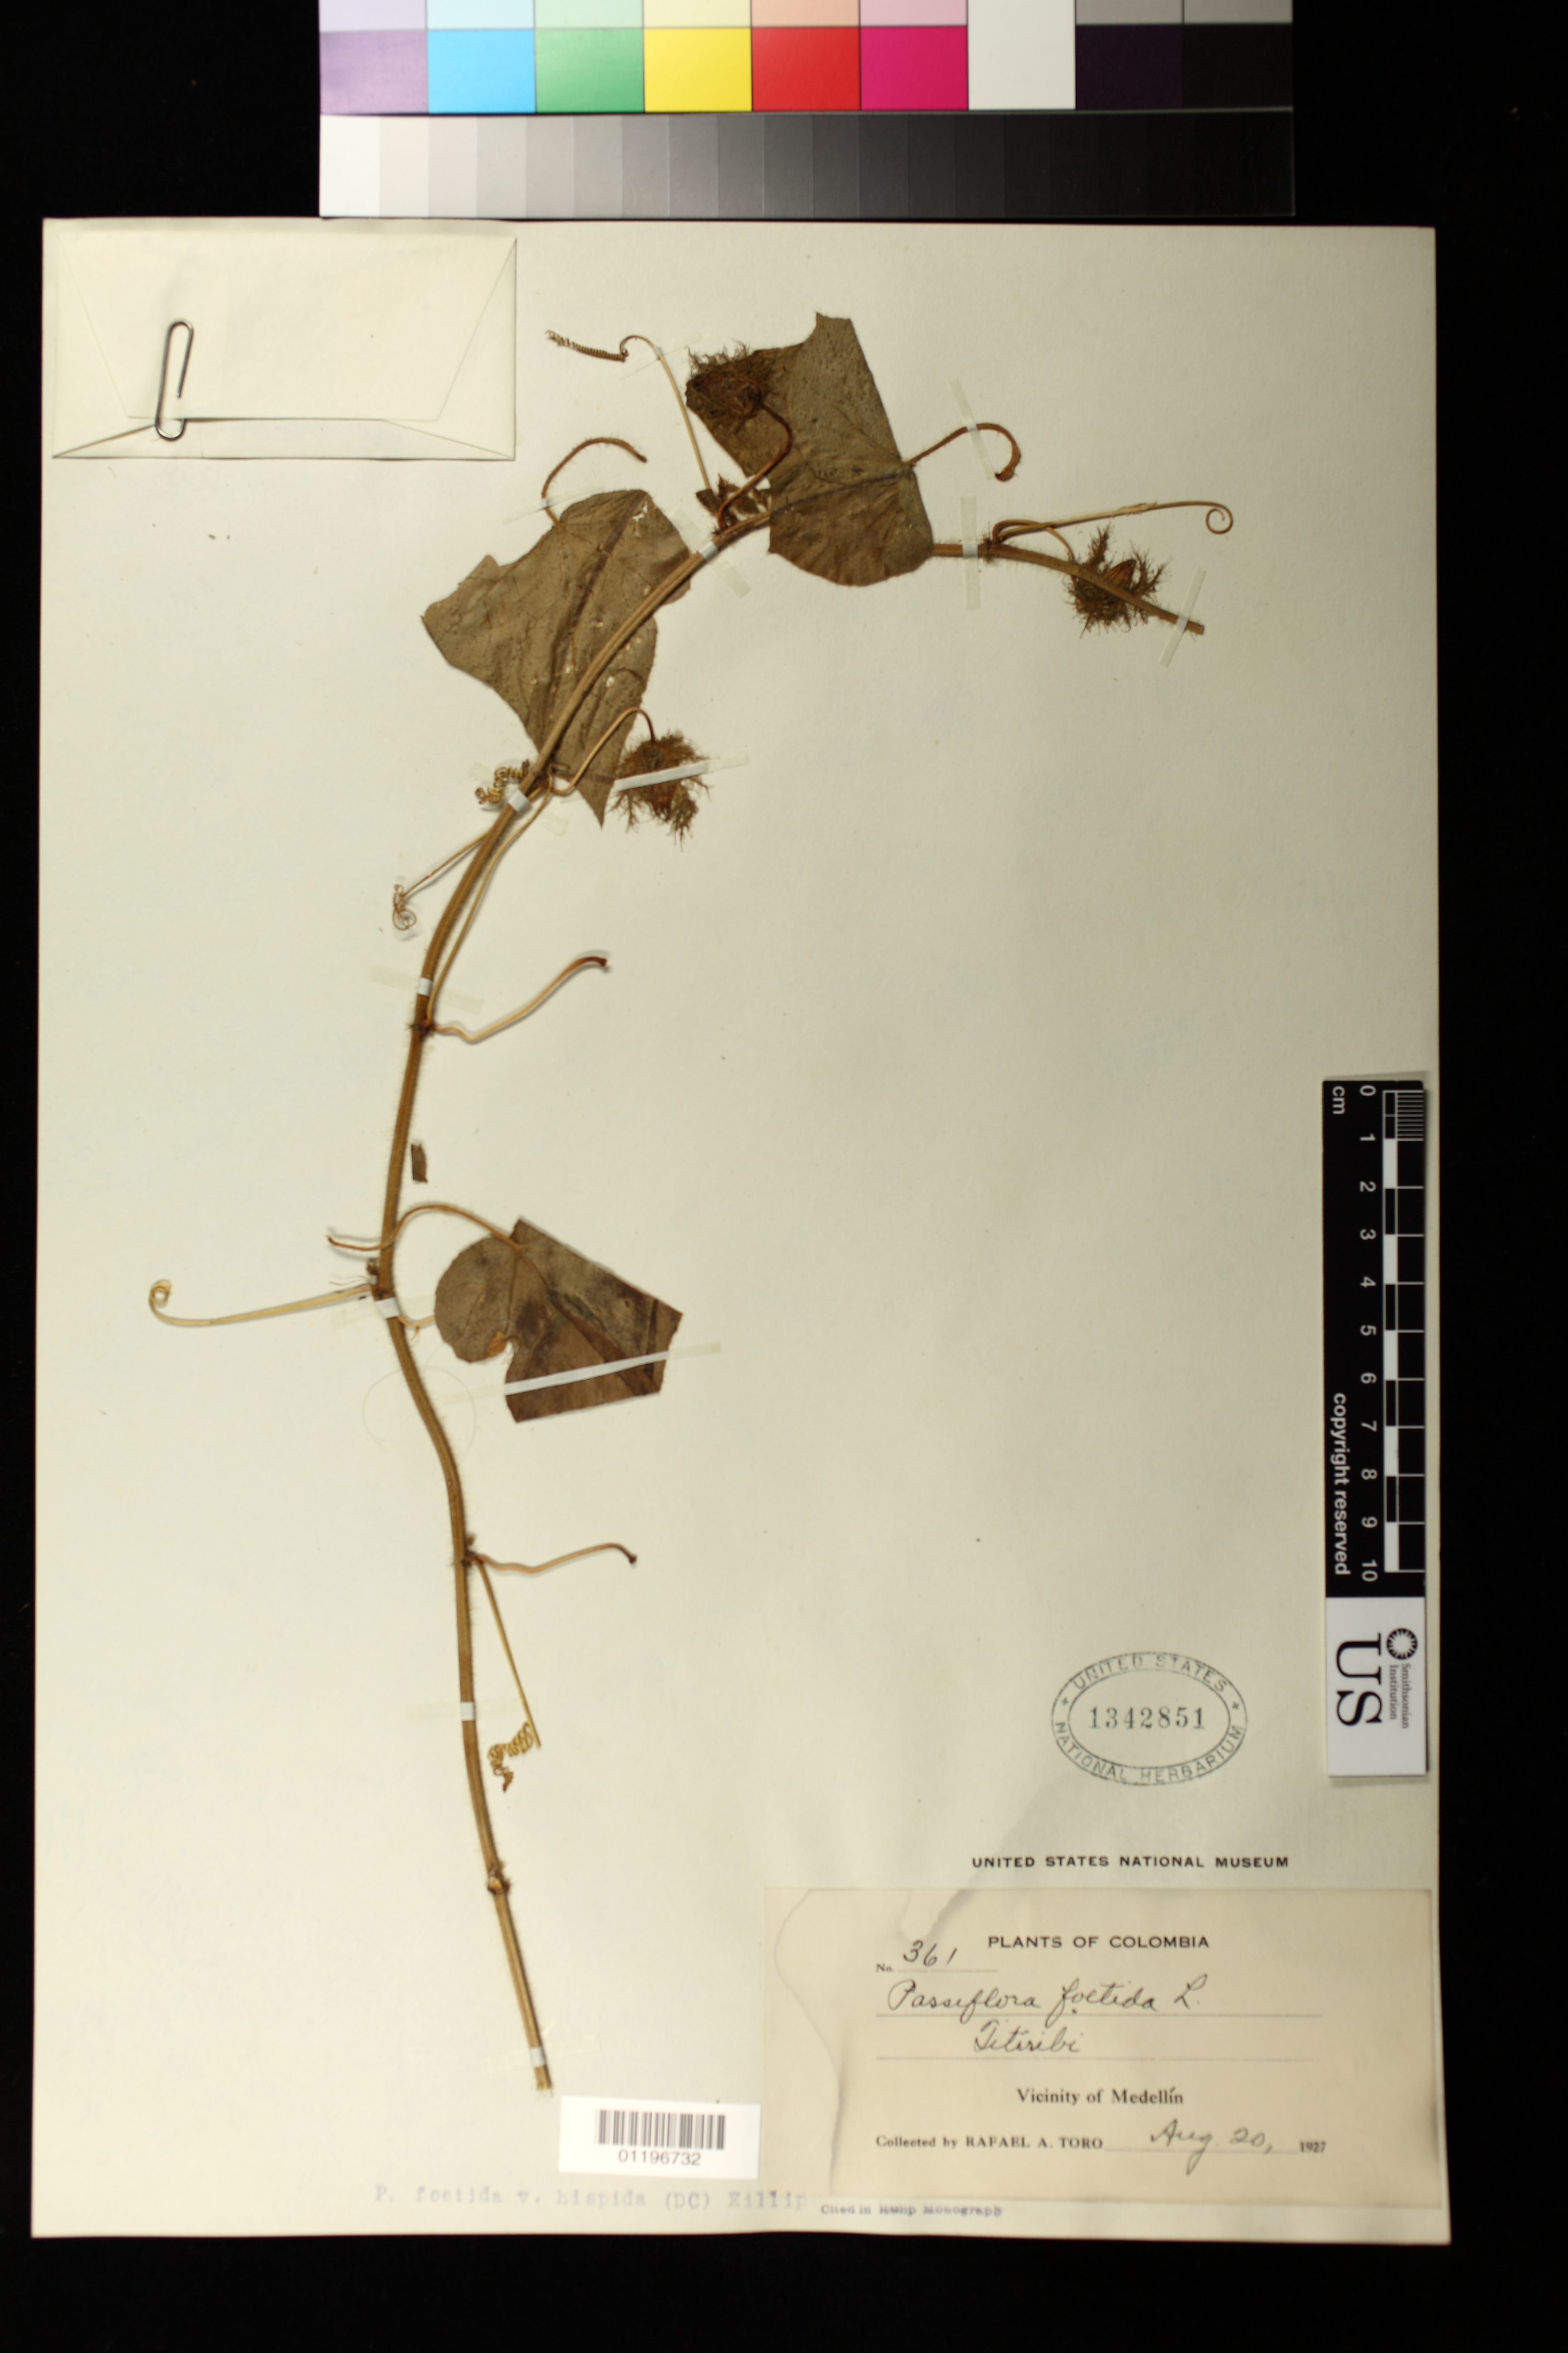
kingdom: Plantae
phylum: Tracheophyta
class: Magnoliopsida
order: Malpighiales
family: Passifloraceae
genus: Passiflora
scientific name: Passiflora foetida var. hispida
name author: (DC. ex Triana & Planch.) Killip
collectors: R. A. Toro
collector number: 361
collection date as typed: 20 Aug 1927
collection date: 1927-08-20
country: Colombia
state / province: Antioquia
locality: Titiribi, vicinity of Medellin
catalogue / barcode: US 1342851